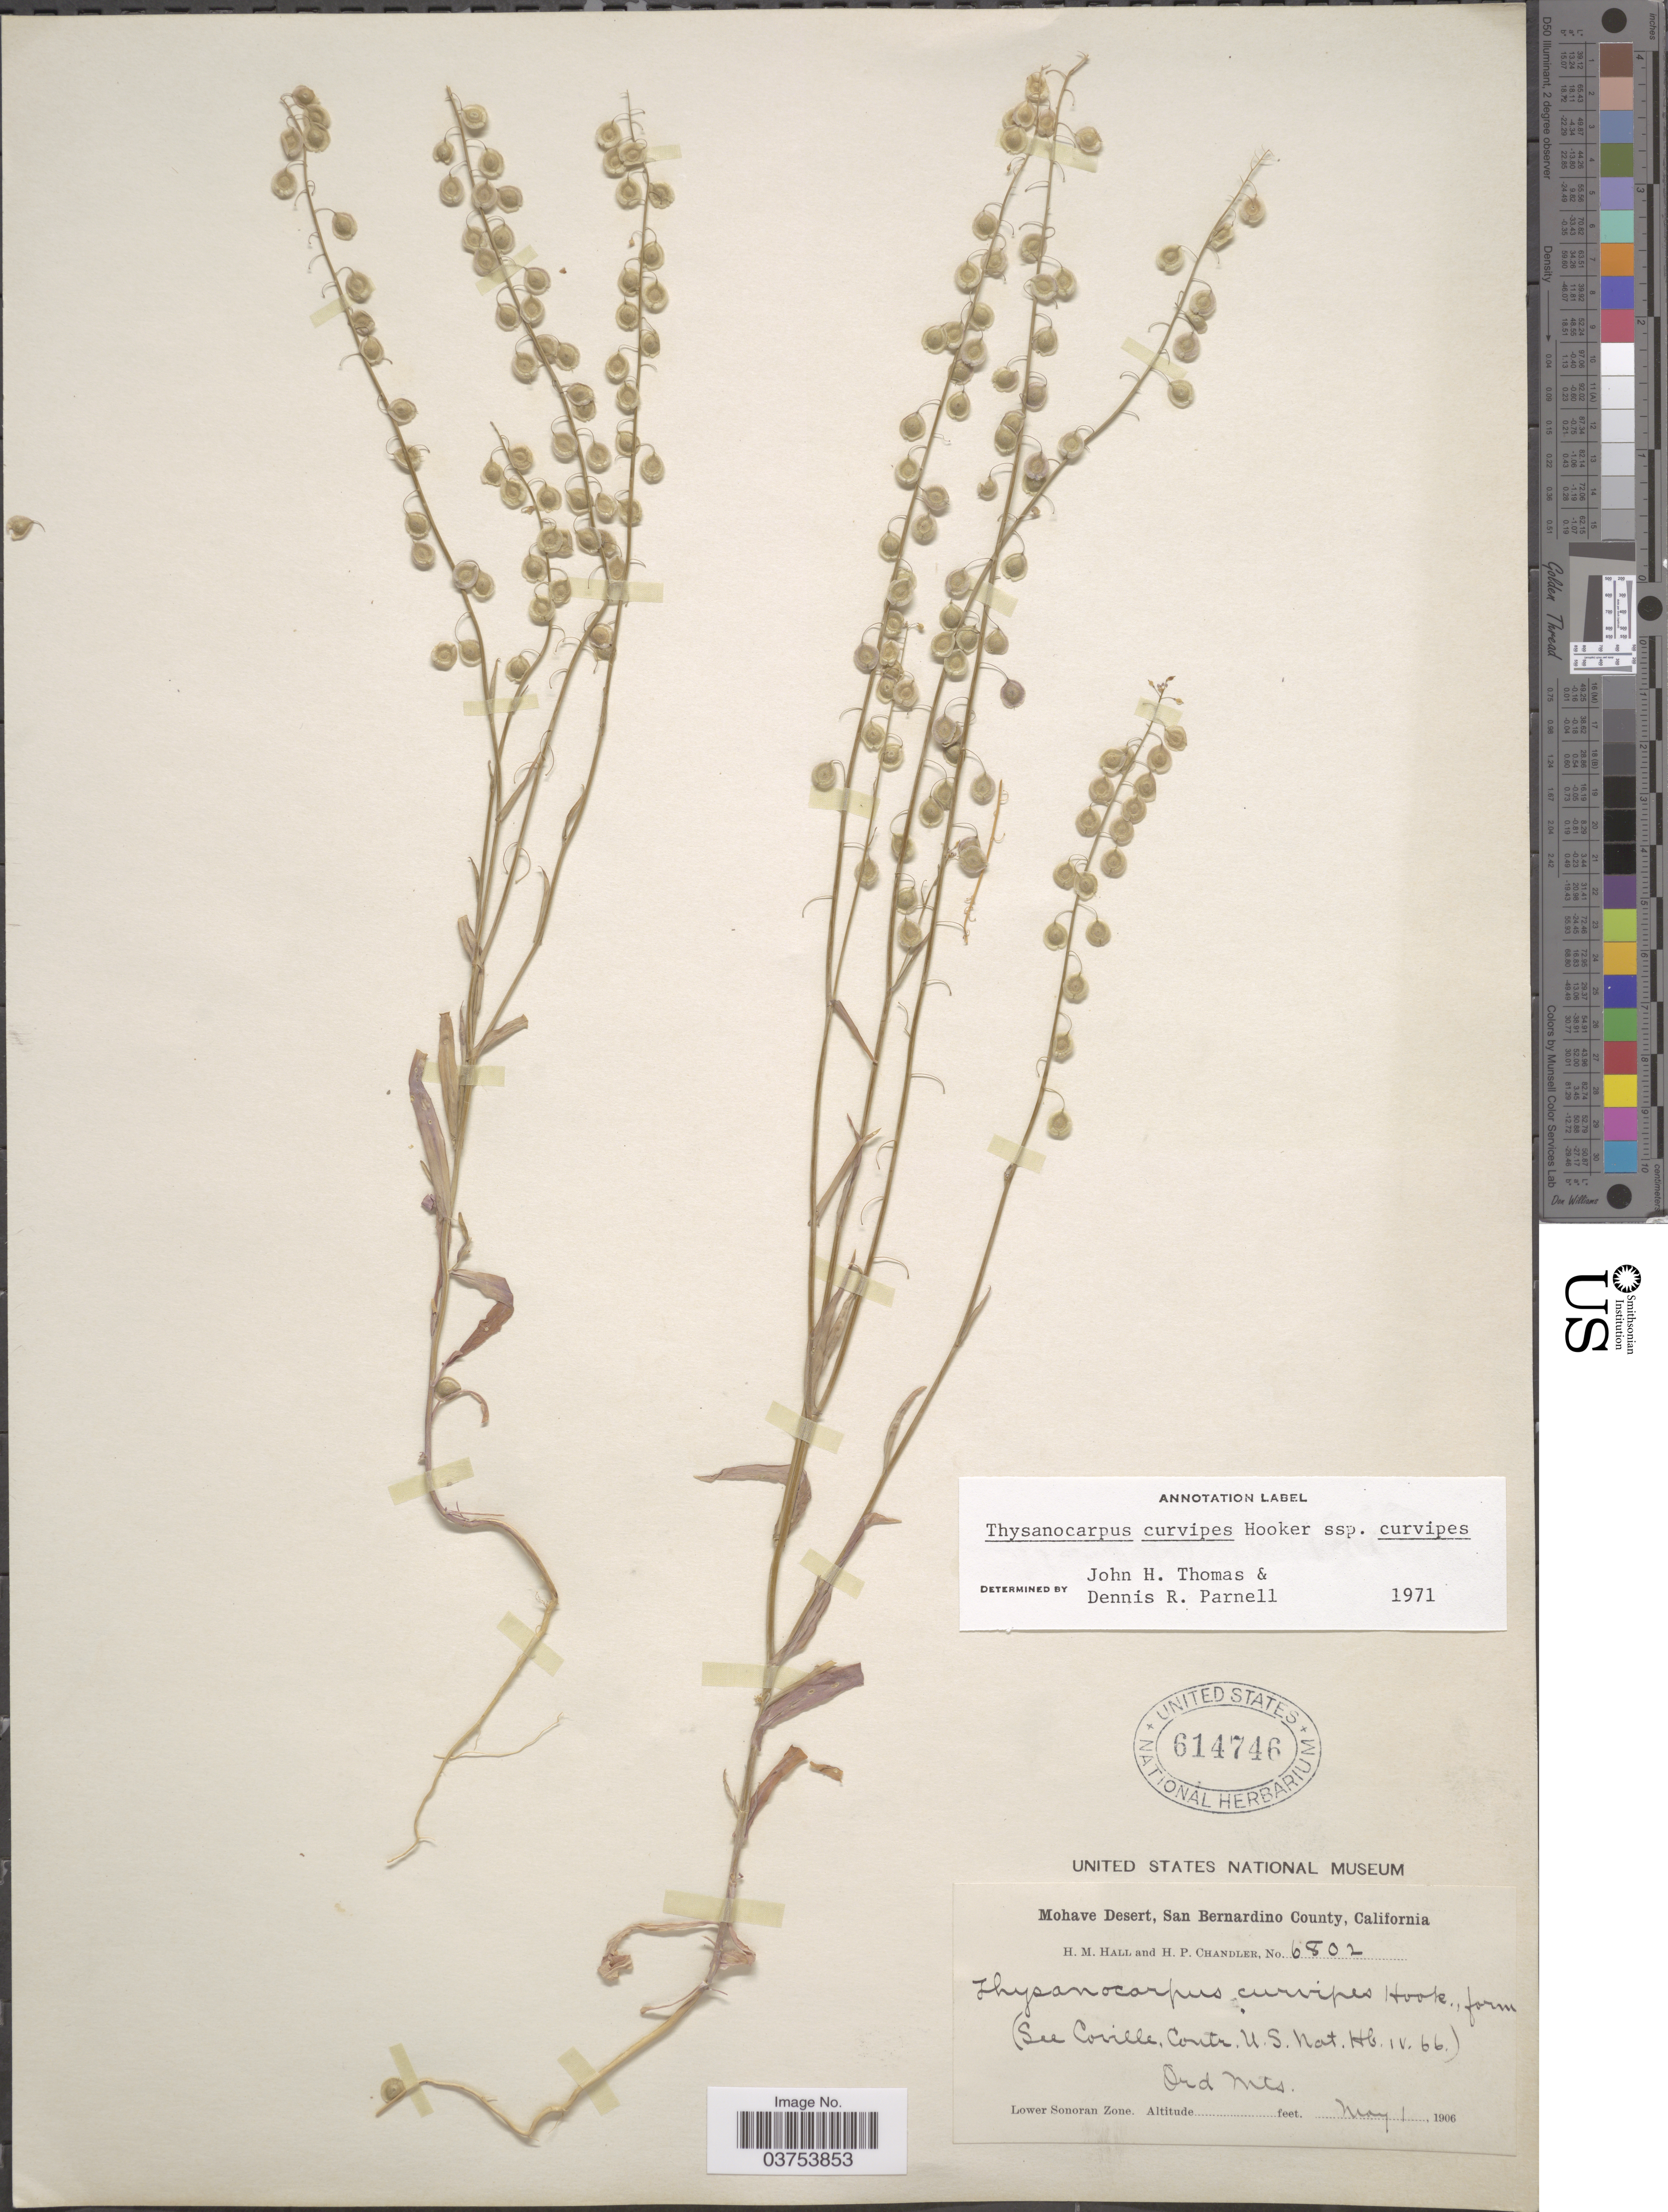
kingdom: Plantae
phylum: Tracheophyta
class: Magnoliopsida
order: Brassicales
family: Brassicaceae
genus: Thysanocarpus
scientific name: Thysanocarpus curvipes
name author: Hook.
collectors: H. M. Hall & H. Chandler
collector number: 6802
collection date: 1906-05-01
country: United States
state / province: California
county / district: San Bernardino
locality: Mohave Desert, San Bernardino County. Ord Mts.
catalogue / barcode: US 614746